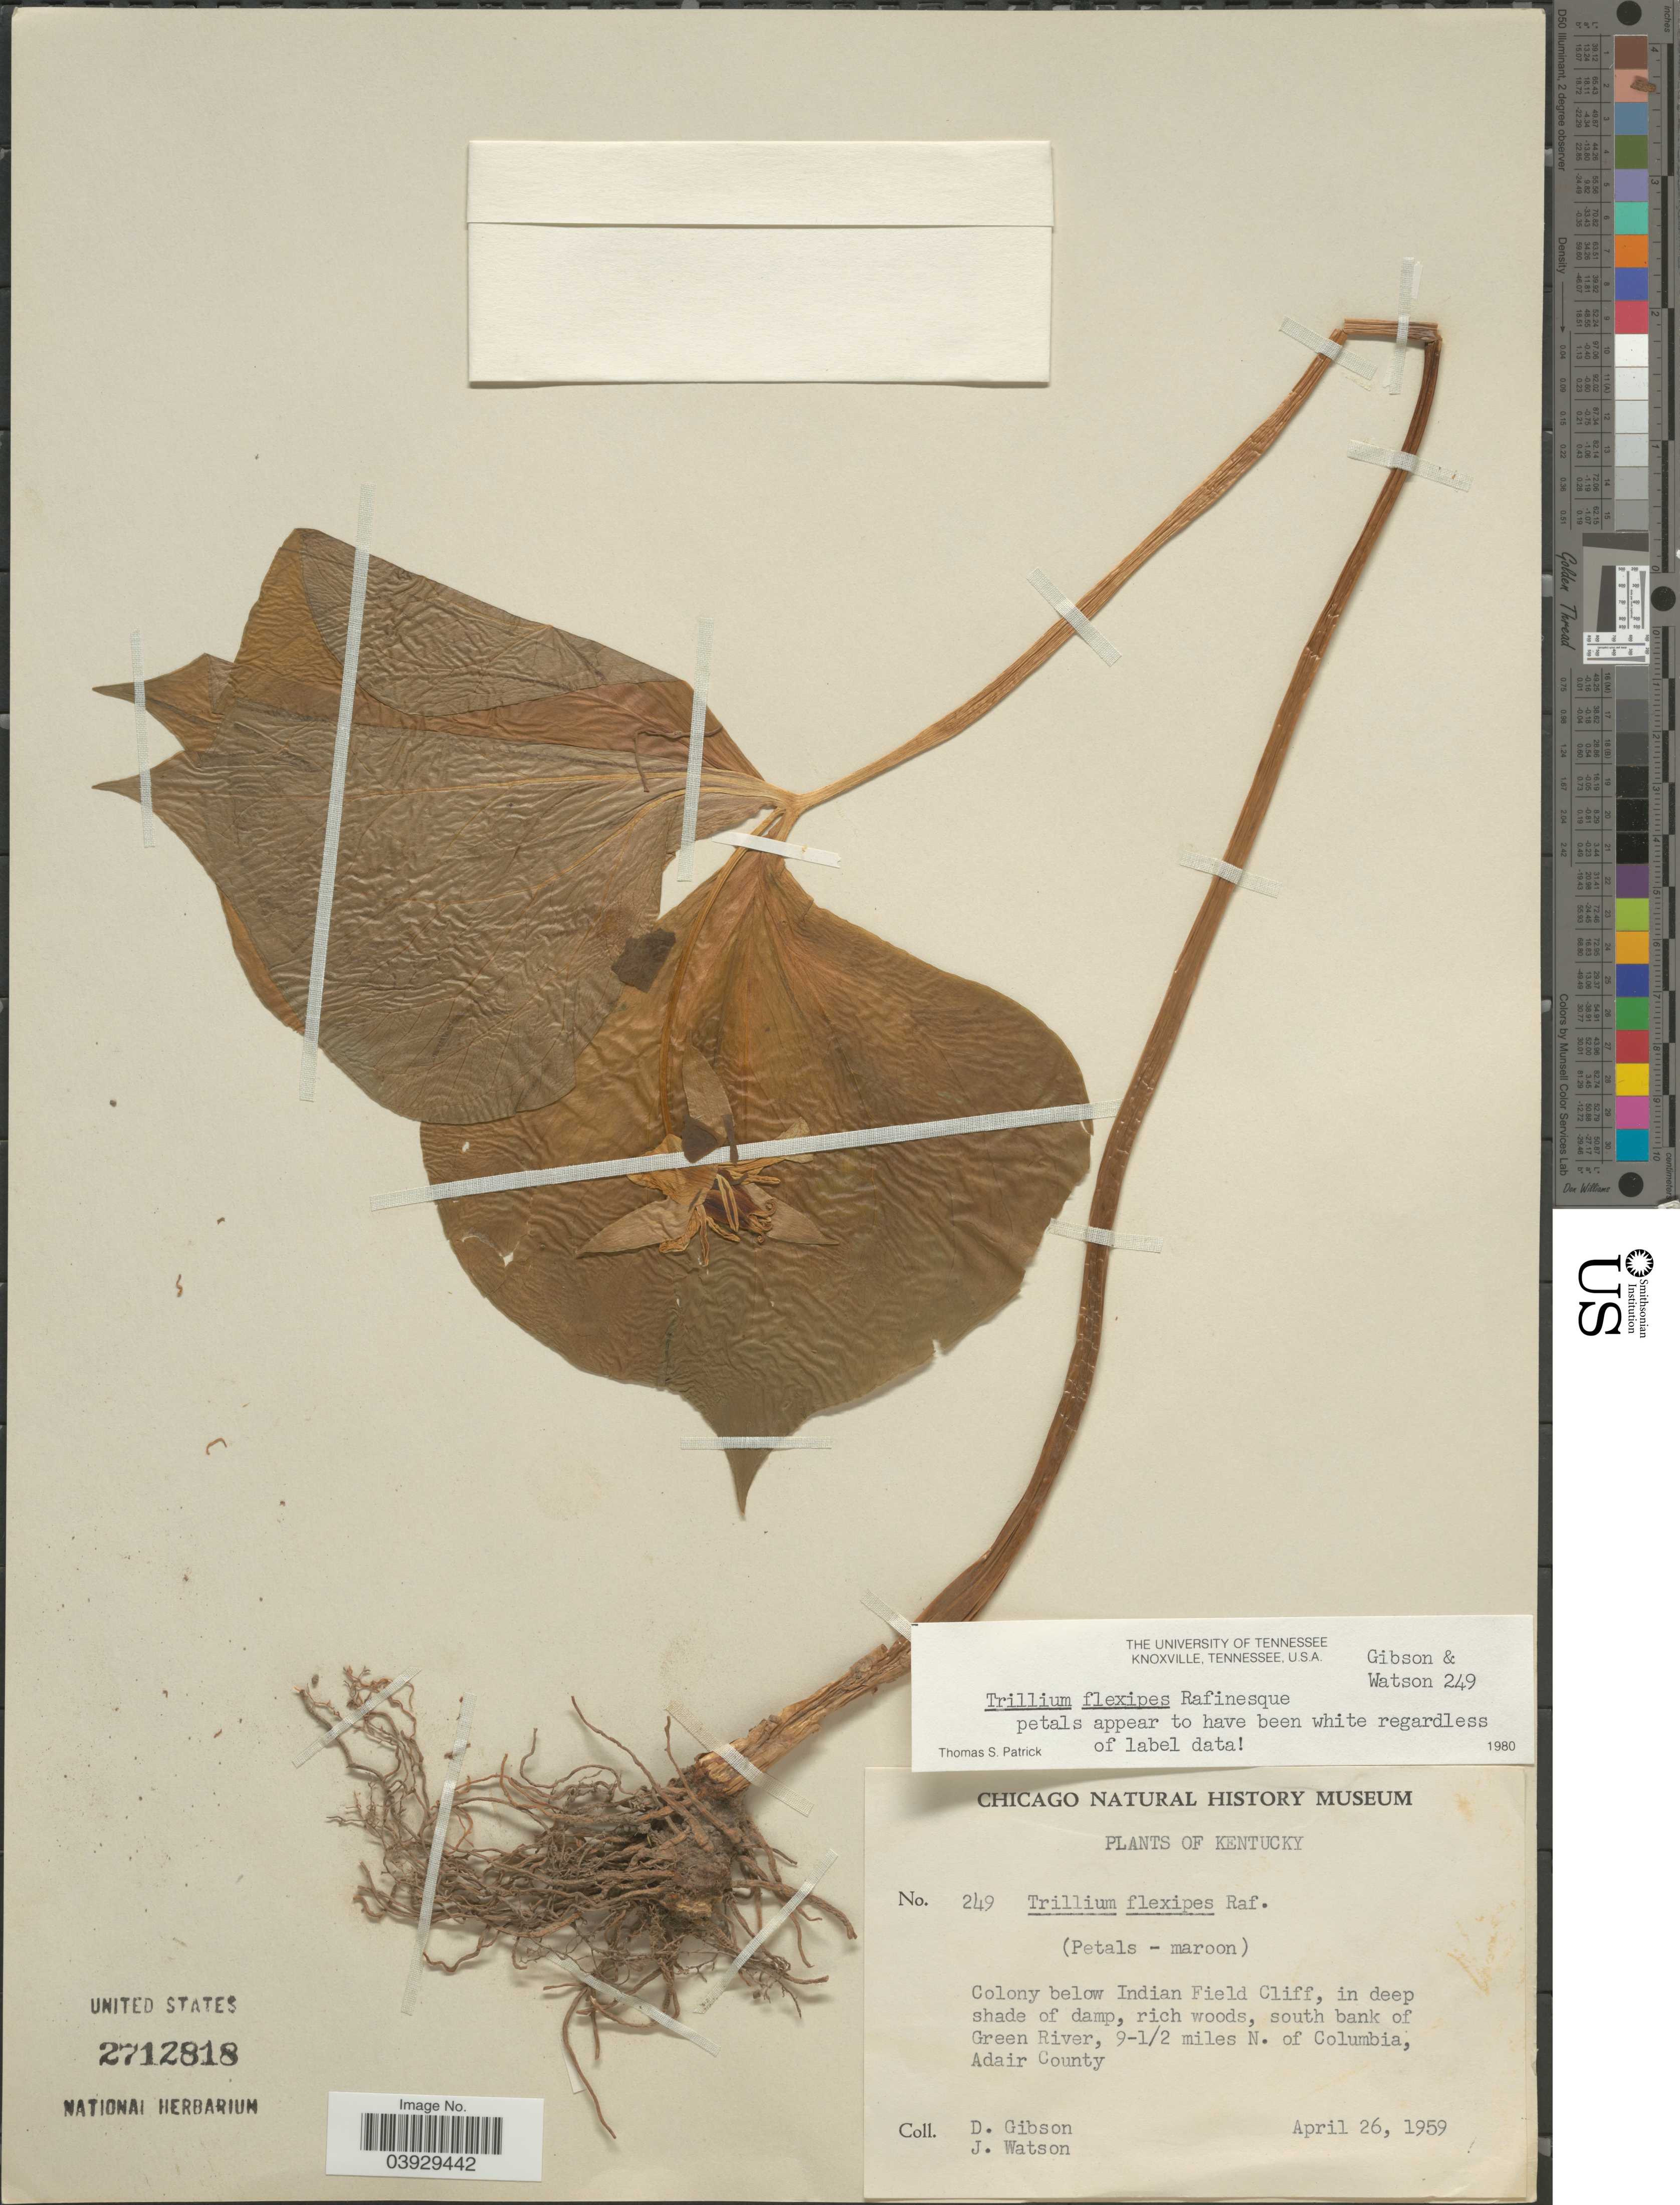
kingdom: Plantae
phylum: Tracheophyta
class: Liliopsida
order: Liliales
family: Melanthiaceae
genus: Trillium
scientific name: Trillium flexipes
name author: Raf.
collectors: D. Gibson & J. Watson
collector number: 249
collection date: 1959-04-26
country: United States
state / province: Kentucky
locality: Colony below Indian Field Cliff, south bank of Green River, 9-1/2 miles N. of Columbia, Adair County.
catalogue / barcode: US 2712818